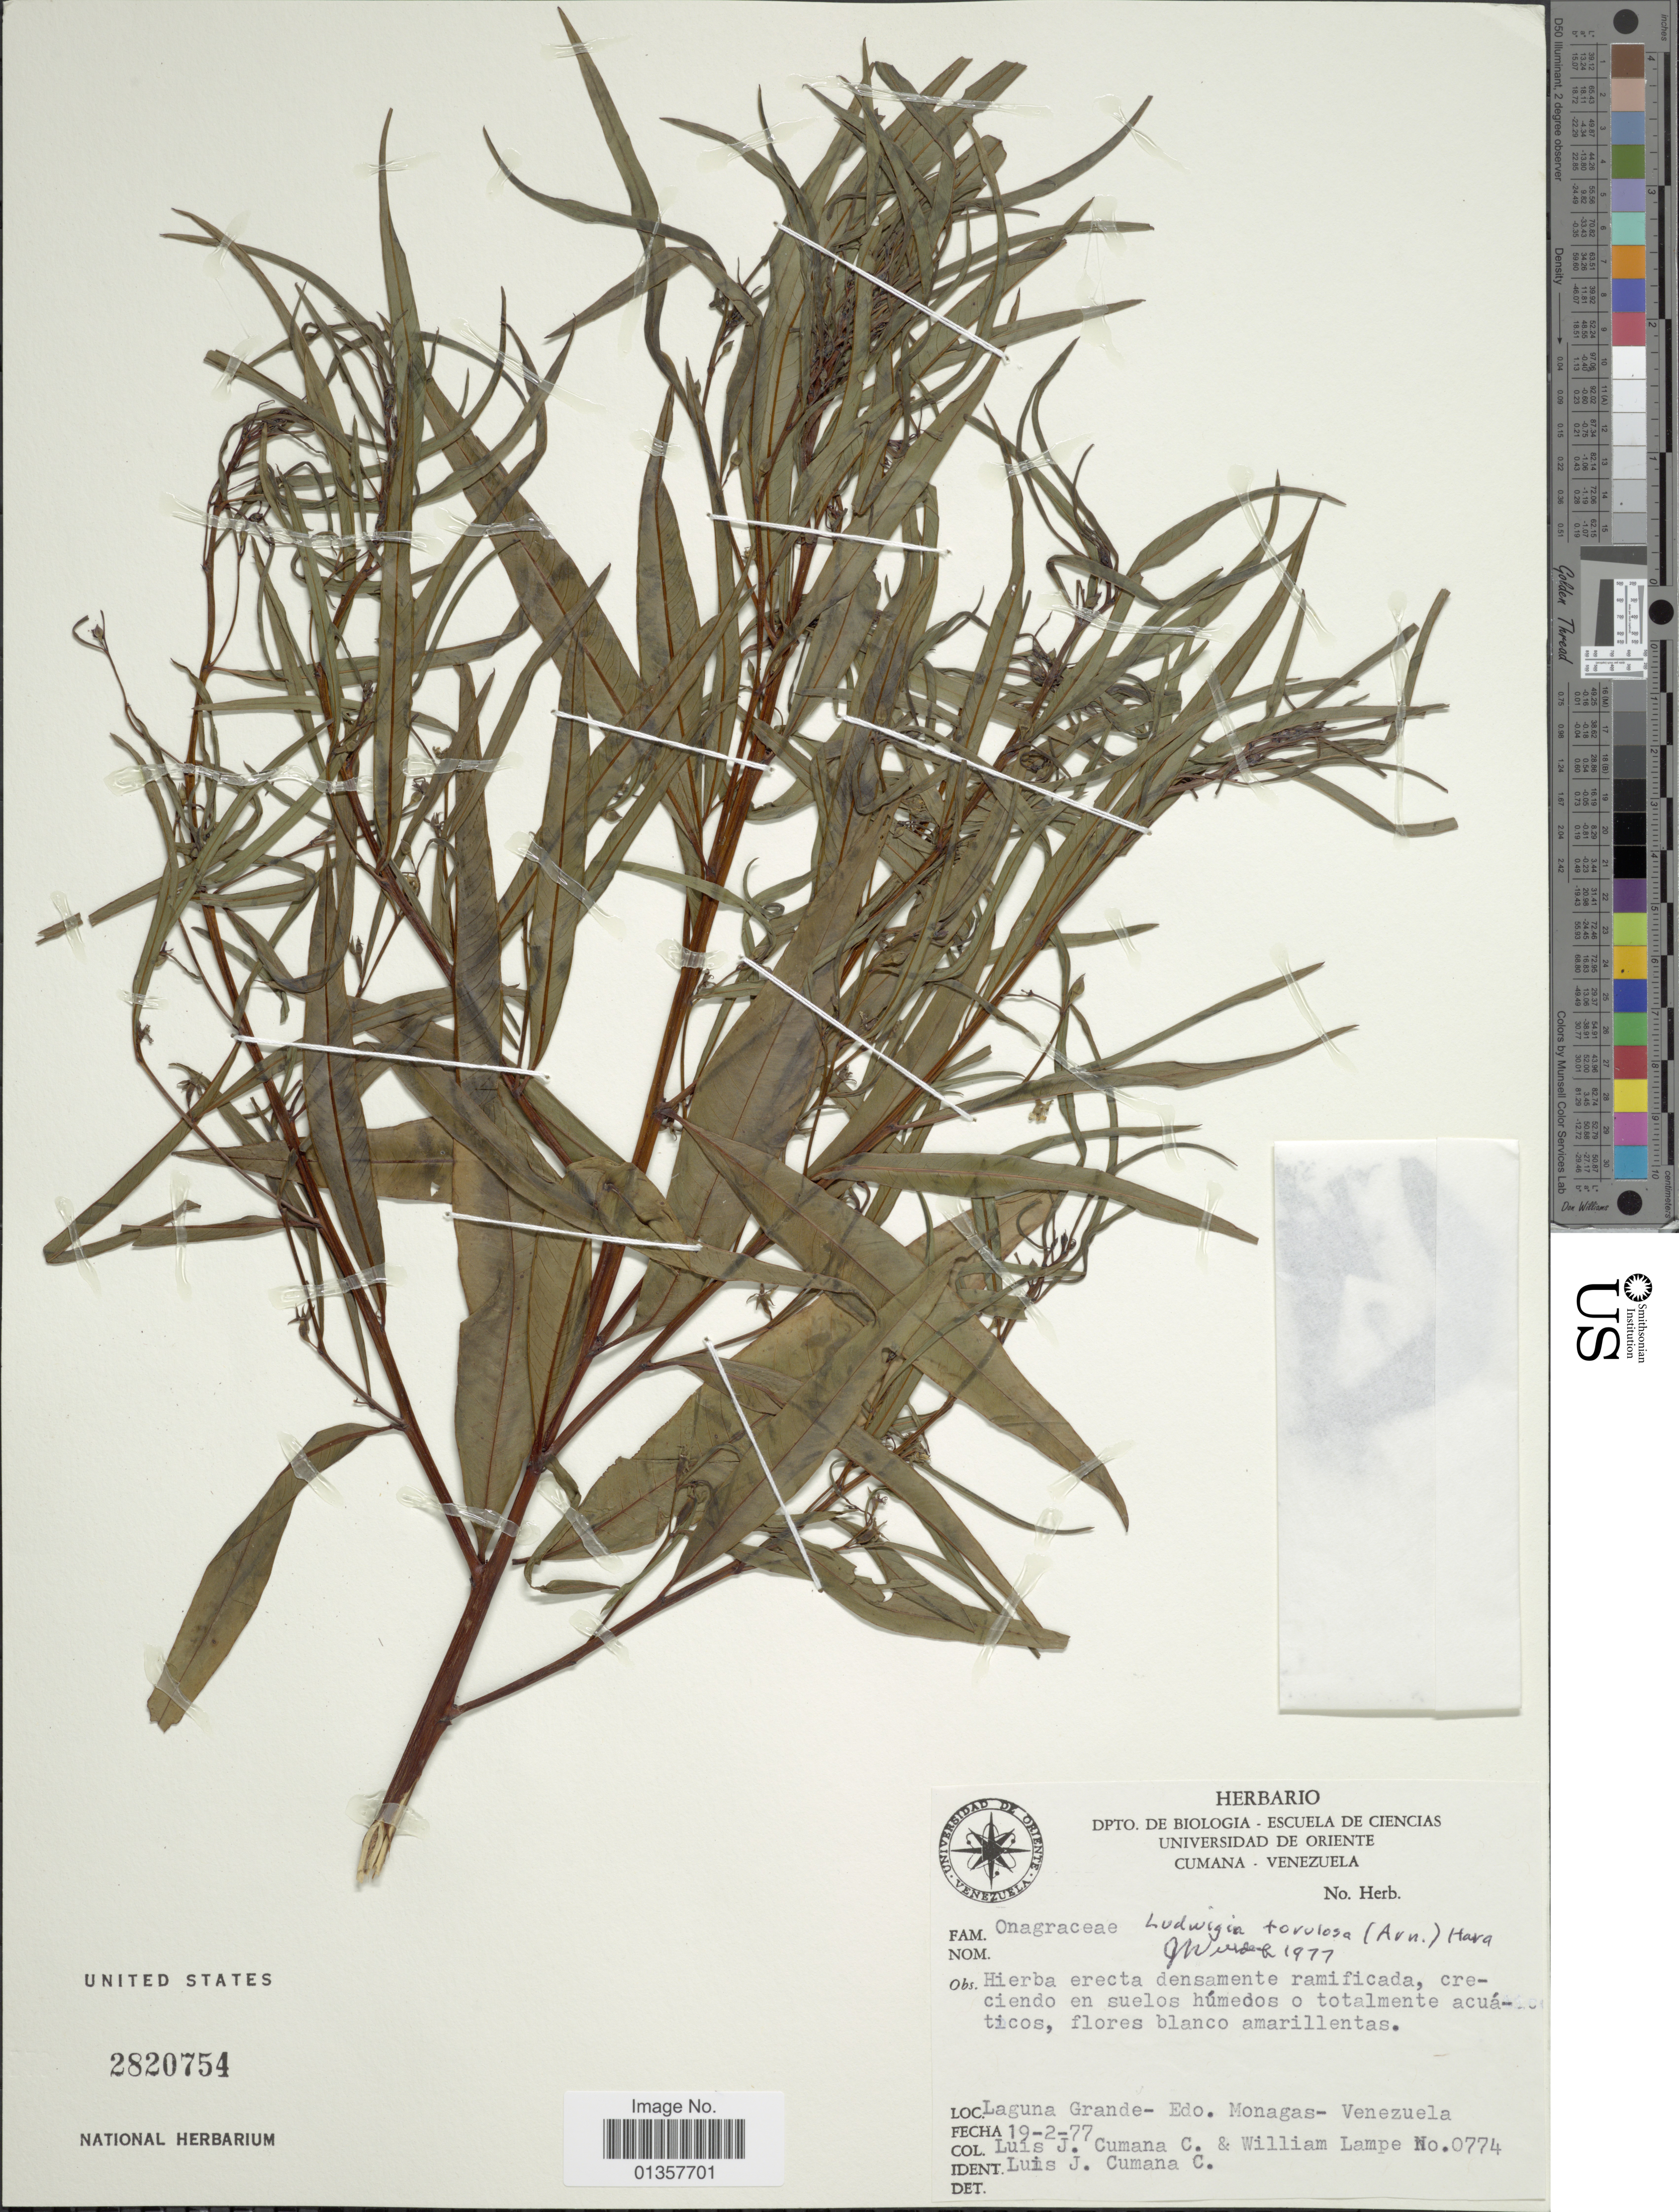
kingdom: Plantae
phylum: Tracheophyta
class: Magnoliopsida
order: Myrtales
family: Onagraceae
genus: Ludwigia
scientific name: Ludwigia torulosa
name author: (Arn.) H. Hara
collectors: L. J. Cumaná C. & W. Lampe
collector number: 0774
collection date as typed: Transcribed d/m/y: 19/2/77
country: Venezuela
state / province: Monagas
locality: Laguna Grande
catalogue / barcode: US 2820754